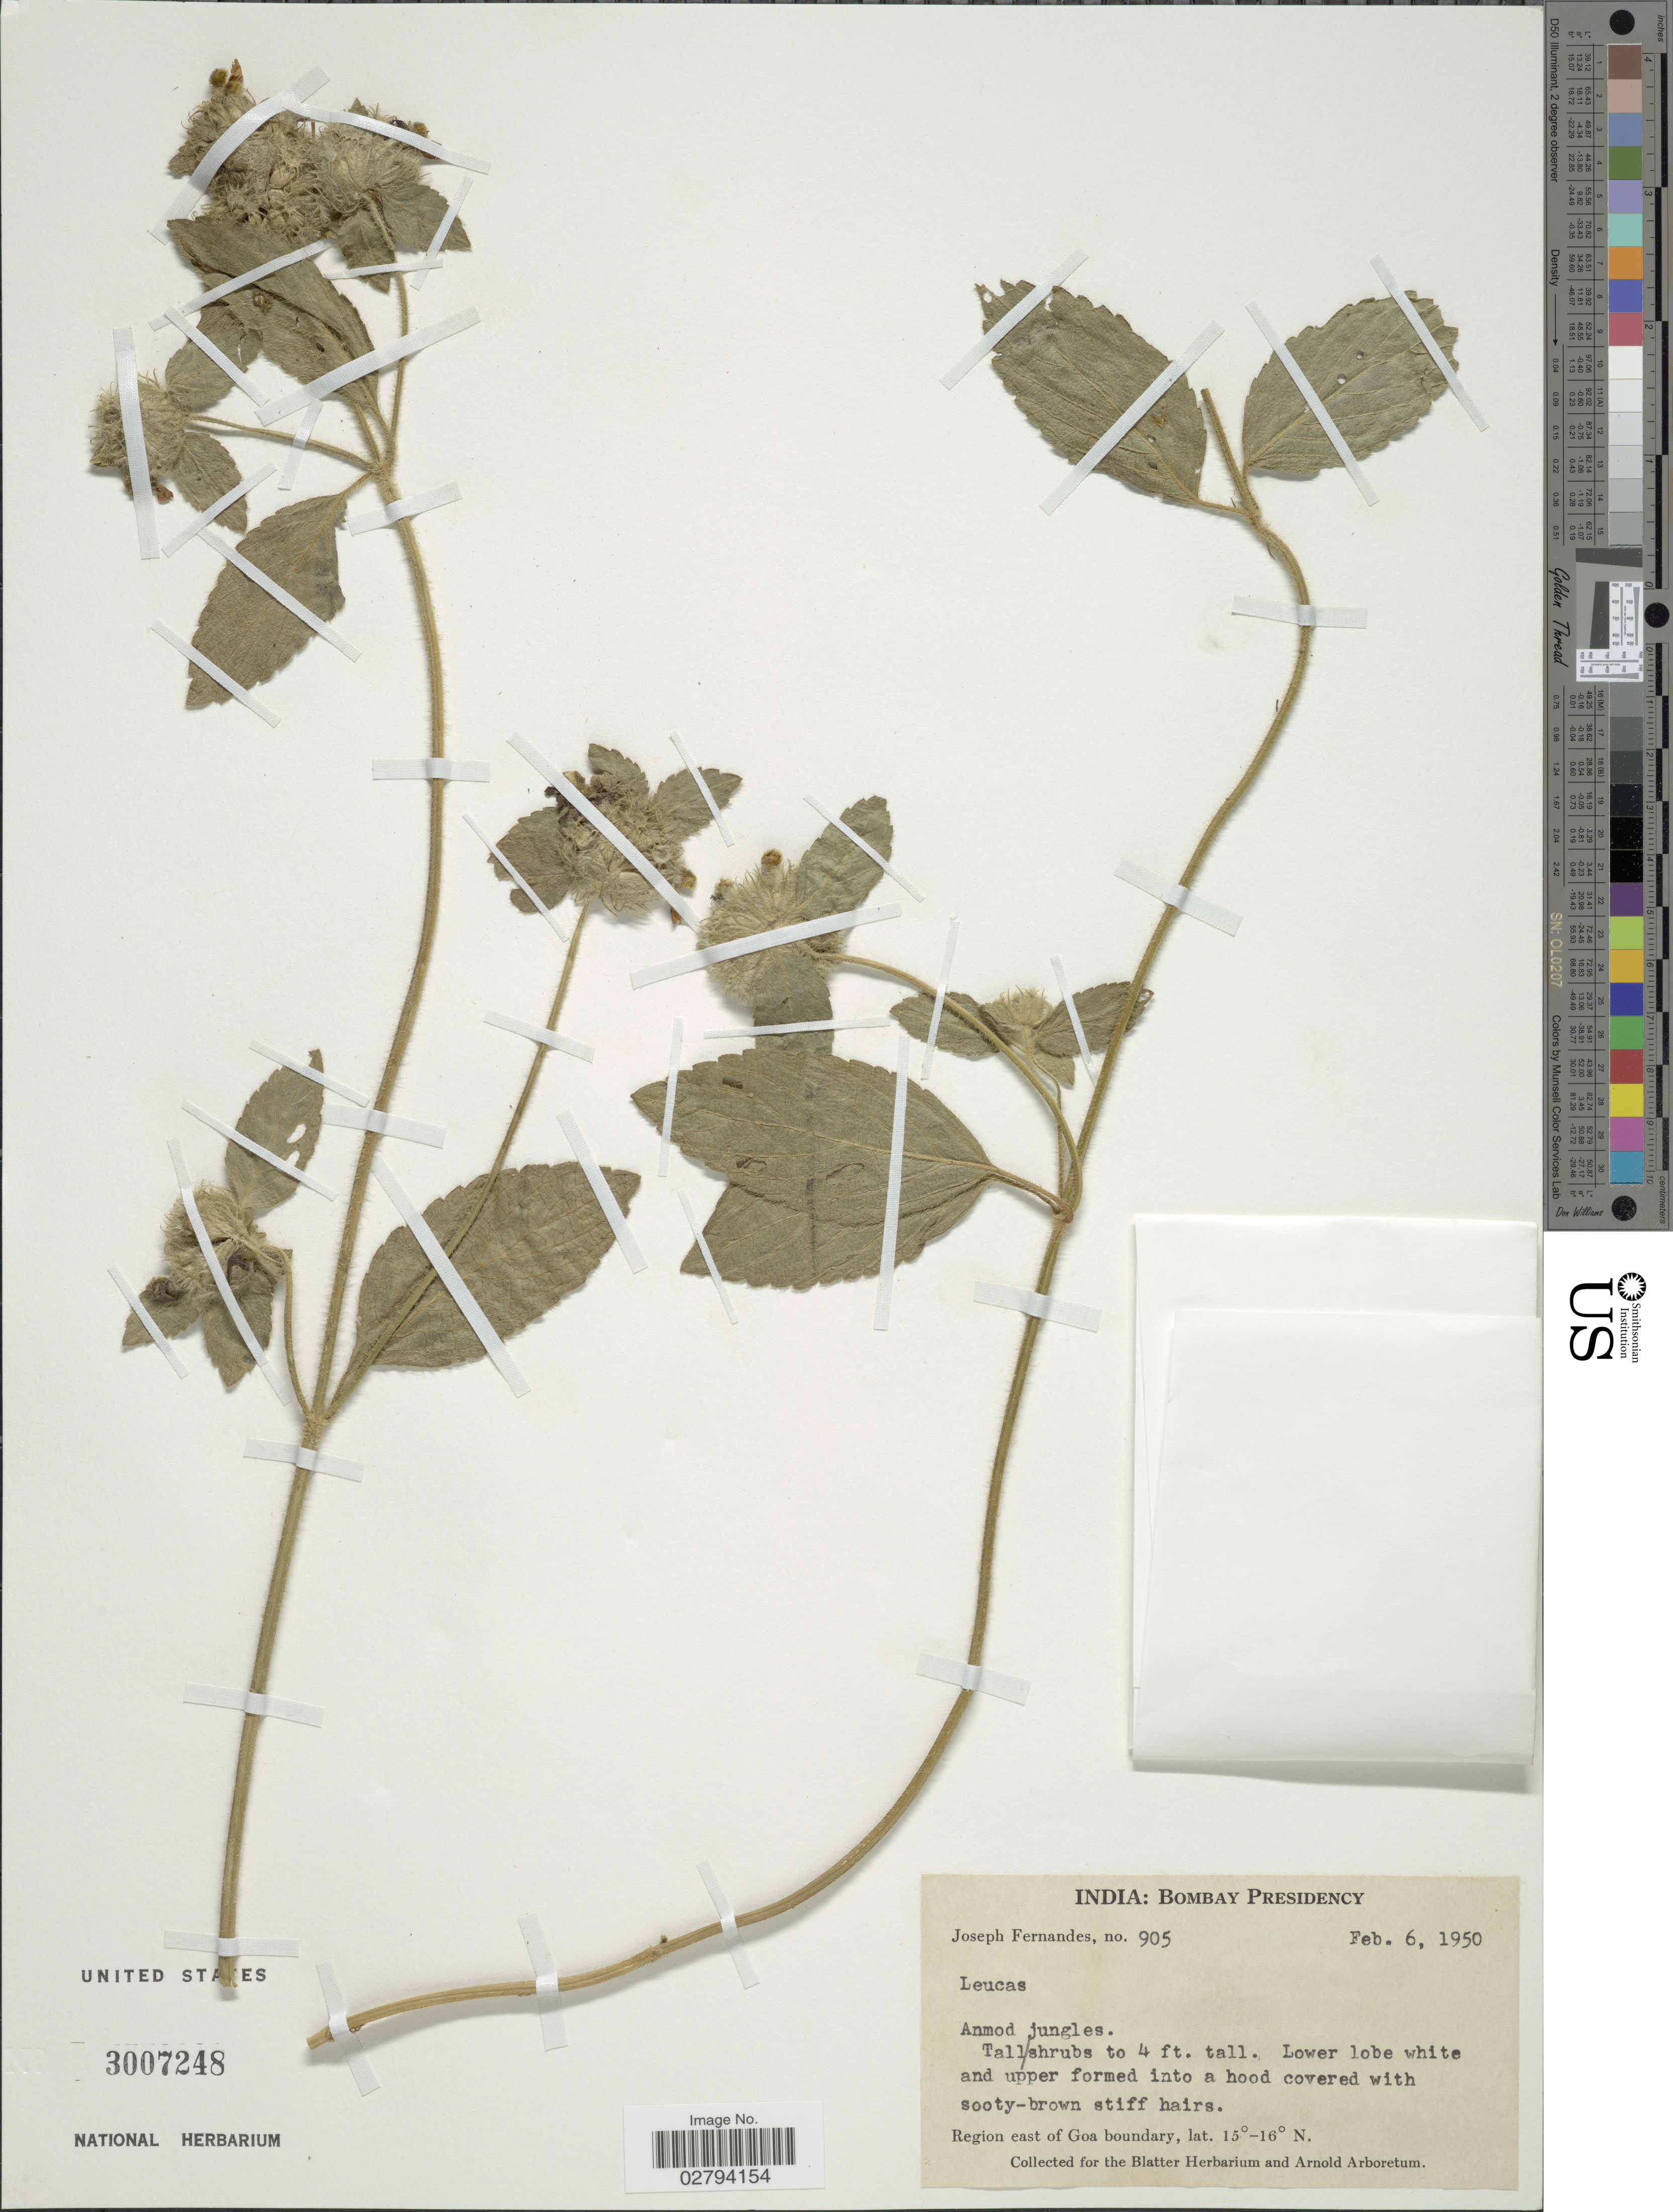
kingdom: Plantae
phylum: Tracheophyta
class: Magnoliopsida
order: Lamiales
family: Lamiaceae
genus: Leucas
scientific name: Leucas sp.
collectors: J. Fernandes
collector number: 905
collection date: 1950-02-06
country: India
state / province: Goa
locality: Bombay Presidency, Anmod jungles, Region east of Goa boundary.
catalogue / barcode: US 3007248